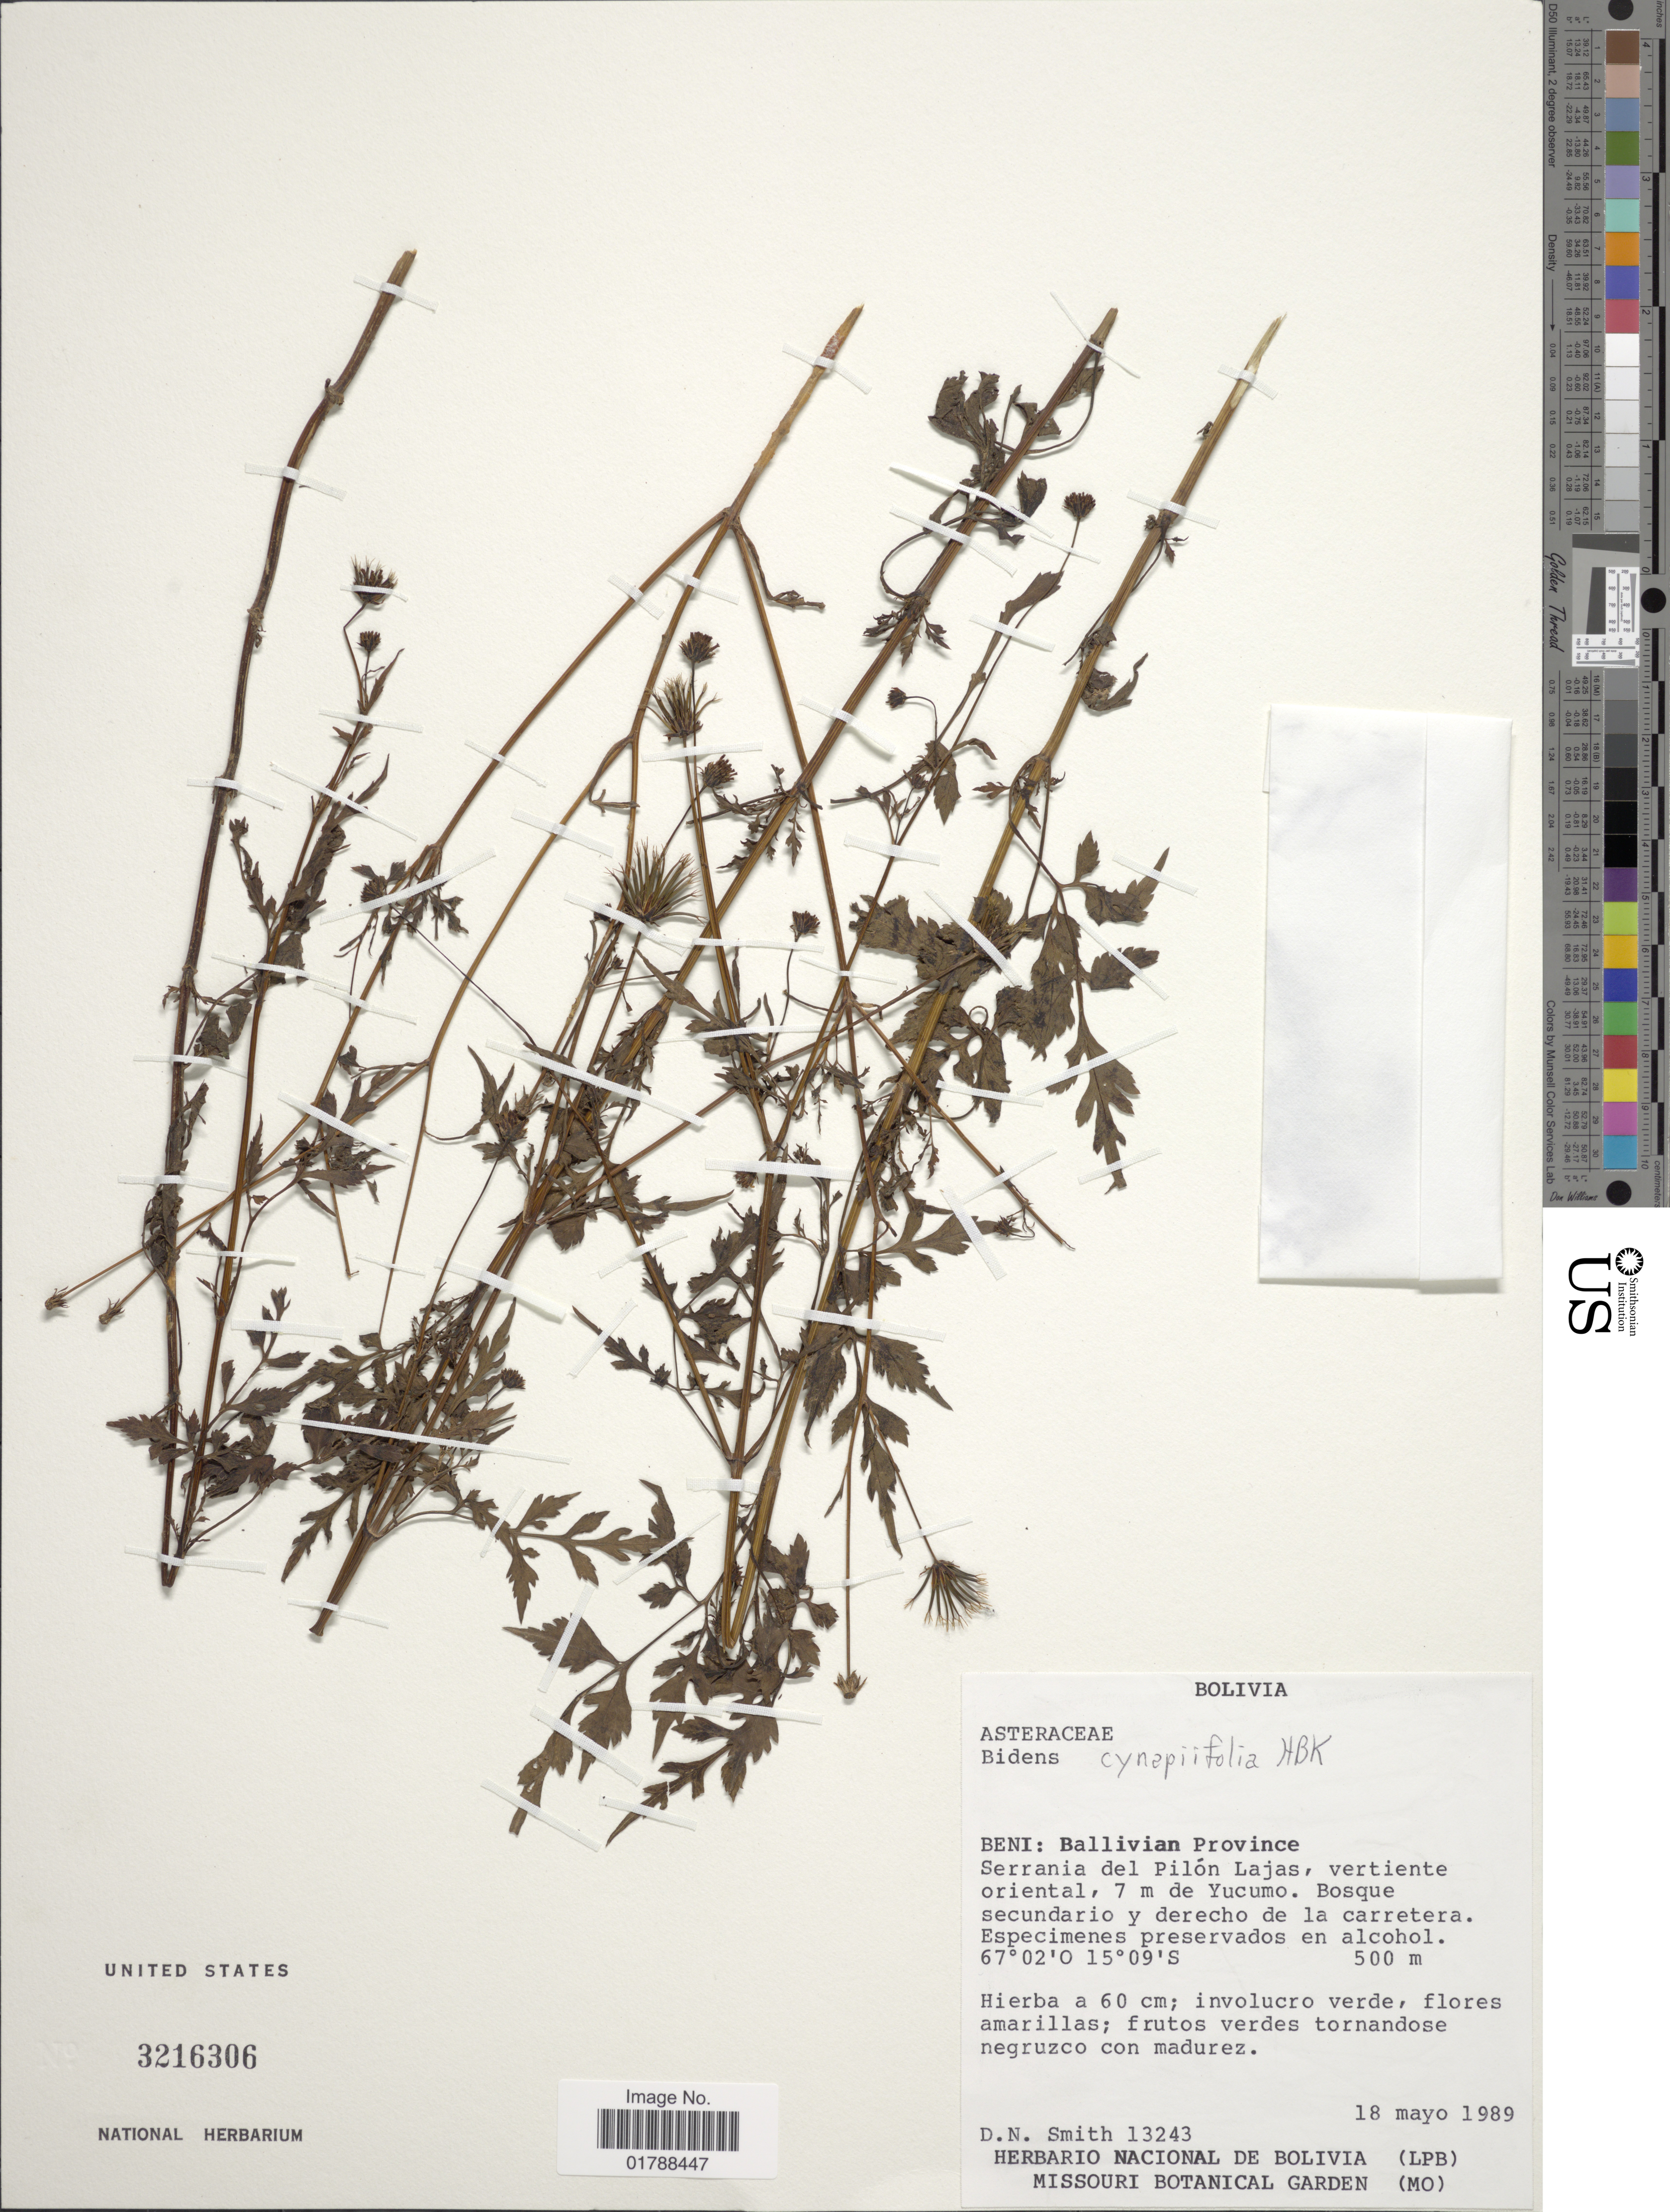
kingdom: Plantae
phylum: Tracheophyta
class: Magnoliopsida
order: Asterales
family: Asteraceae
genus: Bidens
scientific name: Bidens cynapiifolia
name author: Kunth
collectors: D. Smith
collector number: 13243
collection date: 1989-05-18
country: Bolivia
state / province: Beni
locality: Ballivian Province. Serrania del Pilón Lajas, vertiente oriental, 7 m de Yucumo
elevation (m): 500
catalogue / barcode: US 3216306